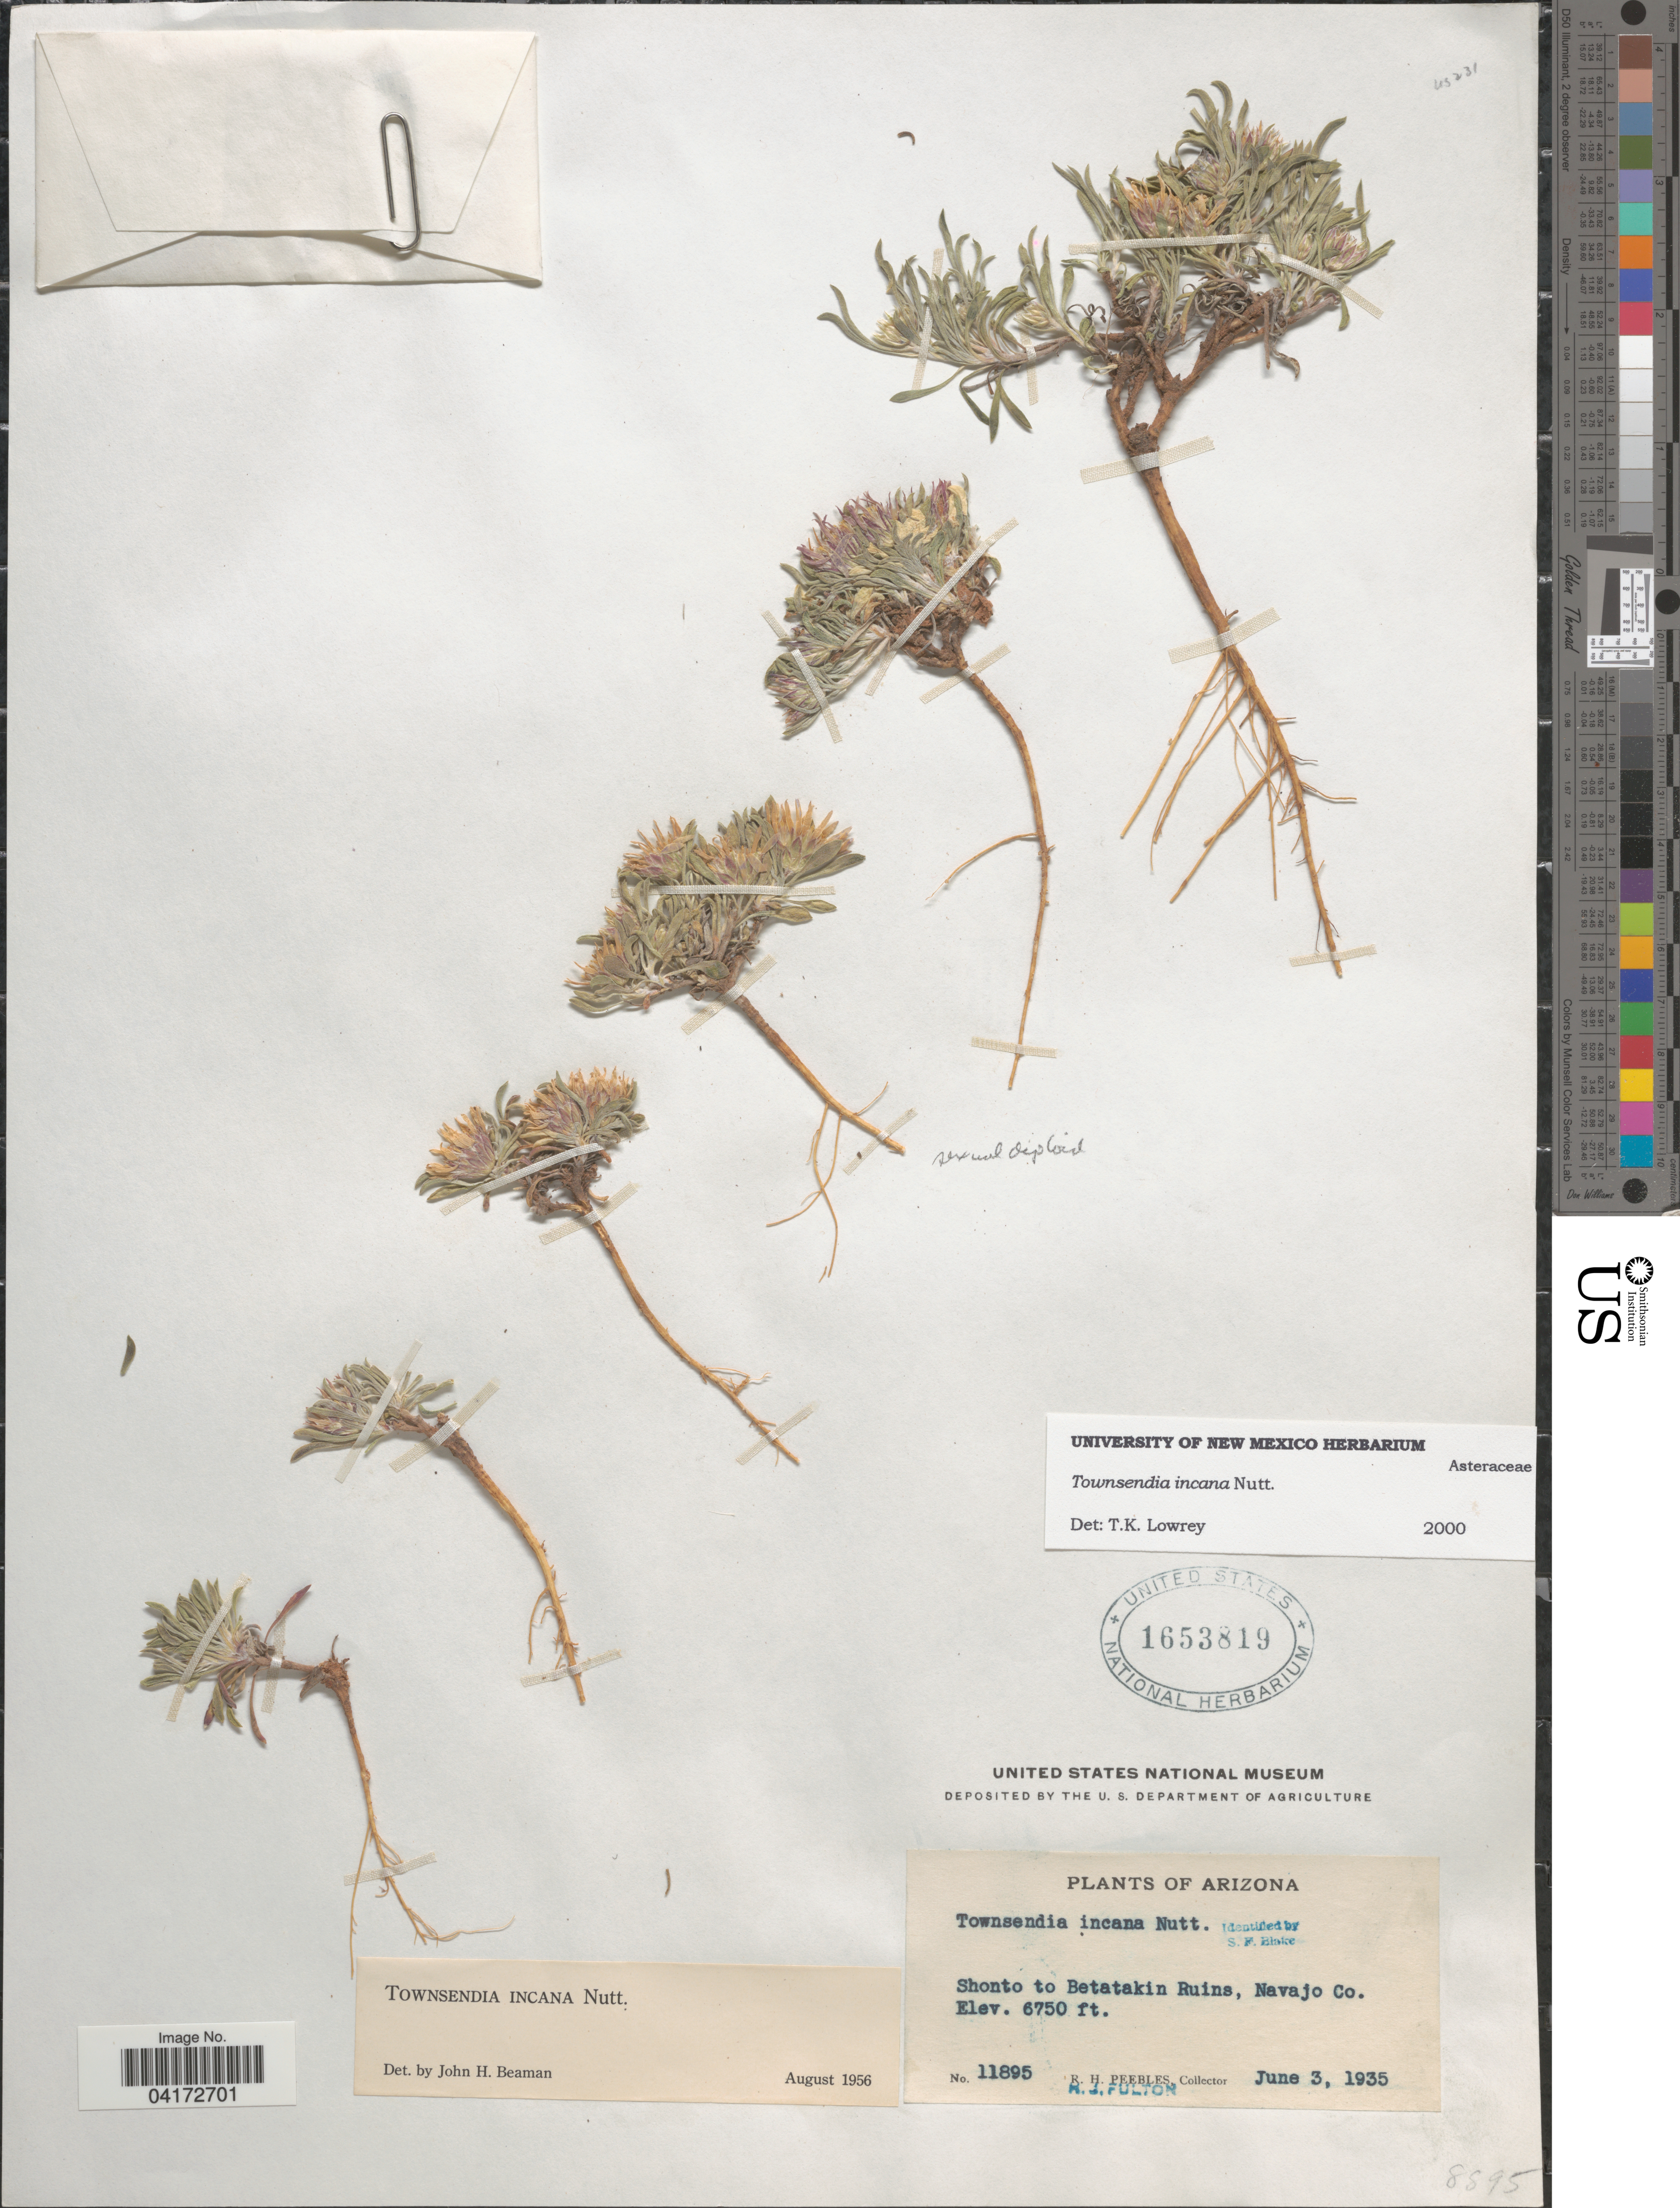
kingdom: Plantae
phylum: Tracheophyta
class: Magnoliopsida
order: Asterales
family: Asteraceae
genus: Townsendia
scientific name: Townsendia incana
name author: Nutt.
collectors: R. H. Peebles & H. Fulton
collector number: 11895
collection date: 1935-06-03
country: United States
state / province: Arizona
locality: Shonto to Betatakin Ruins, Navajo Co.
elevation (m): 2057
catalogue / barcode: US 1653819